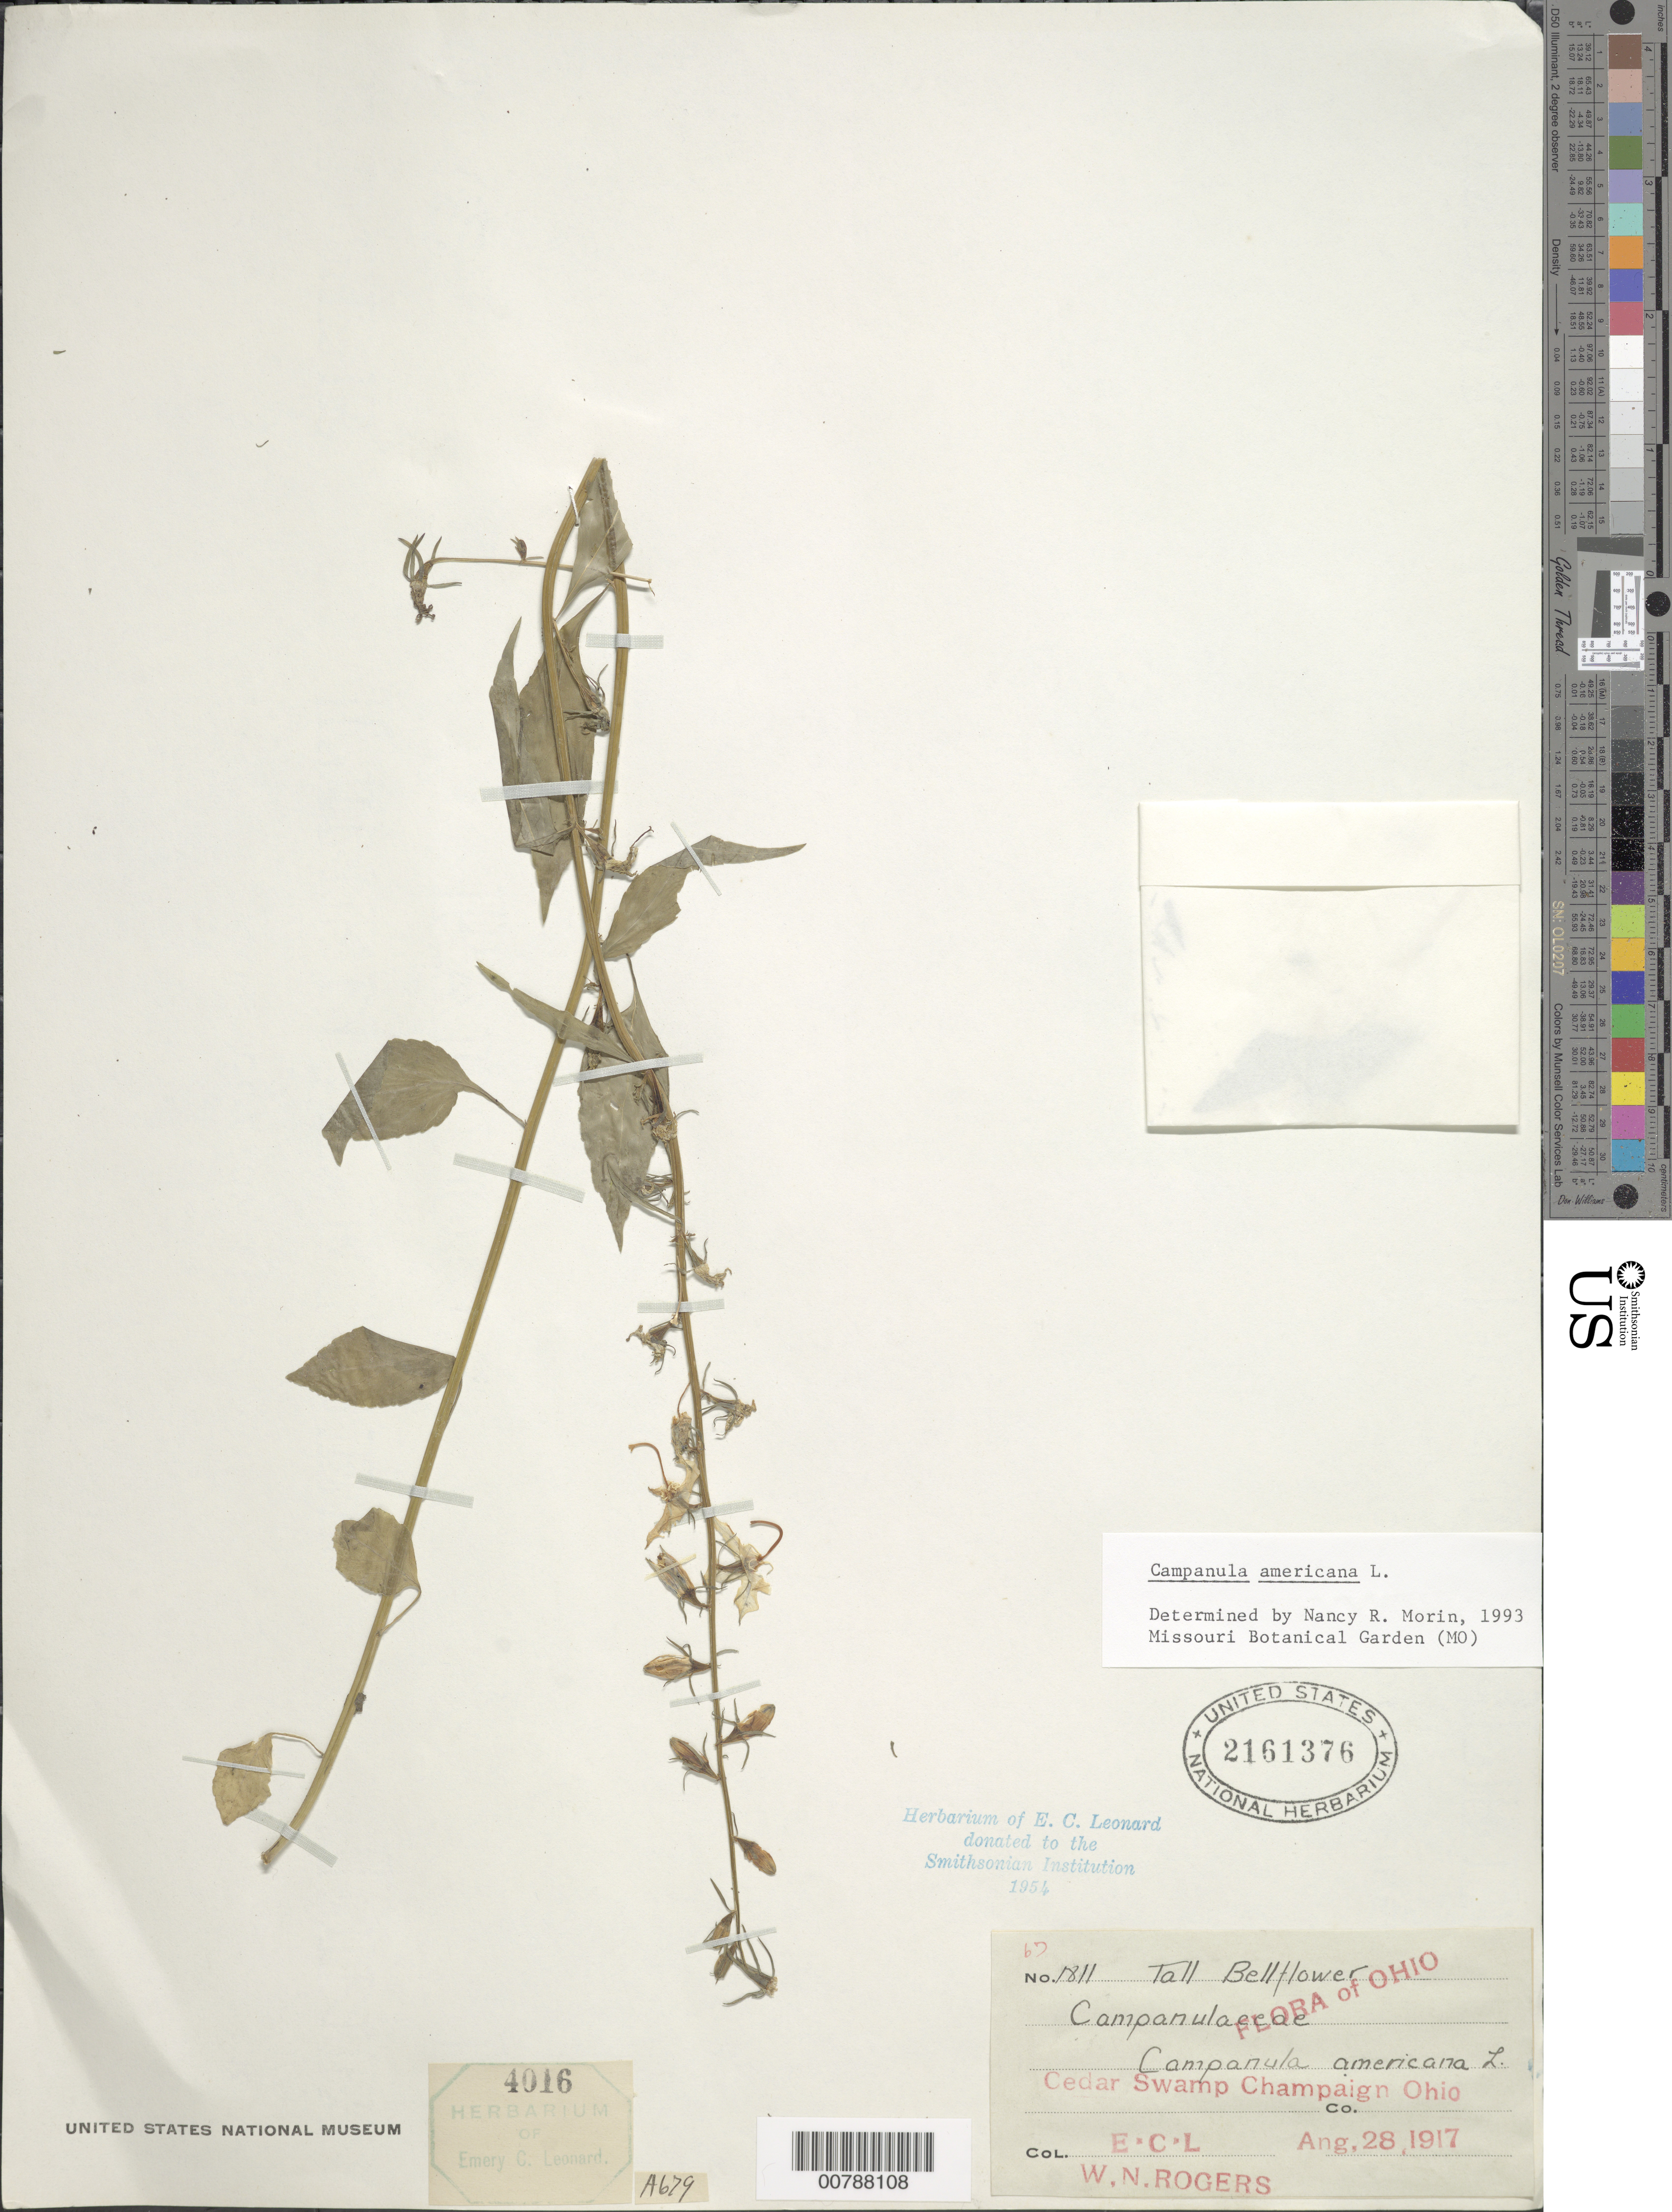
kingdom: Plantae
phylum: Tracheophyta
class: Magnoliopsida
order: Asterales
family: Campanulaceae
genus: Campanula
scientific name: Campanula americana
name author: L.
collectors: E. C. Leonard & W. Rogers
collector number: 1811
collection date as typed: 28 Aug 1917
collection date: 1917-08-28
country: United States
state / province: Ohio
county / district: Champaign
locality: Cedar Swamp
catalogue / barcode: US 2161376